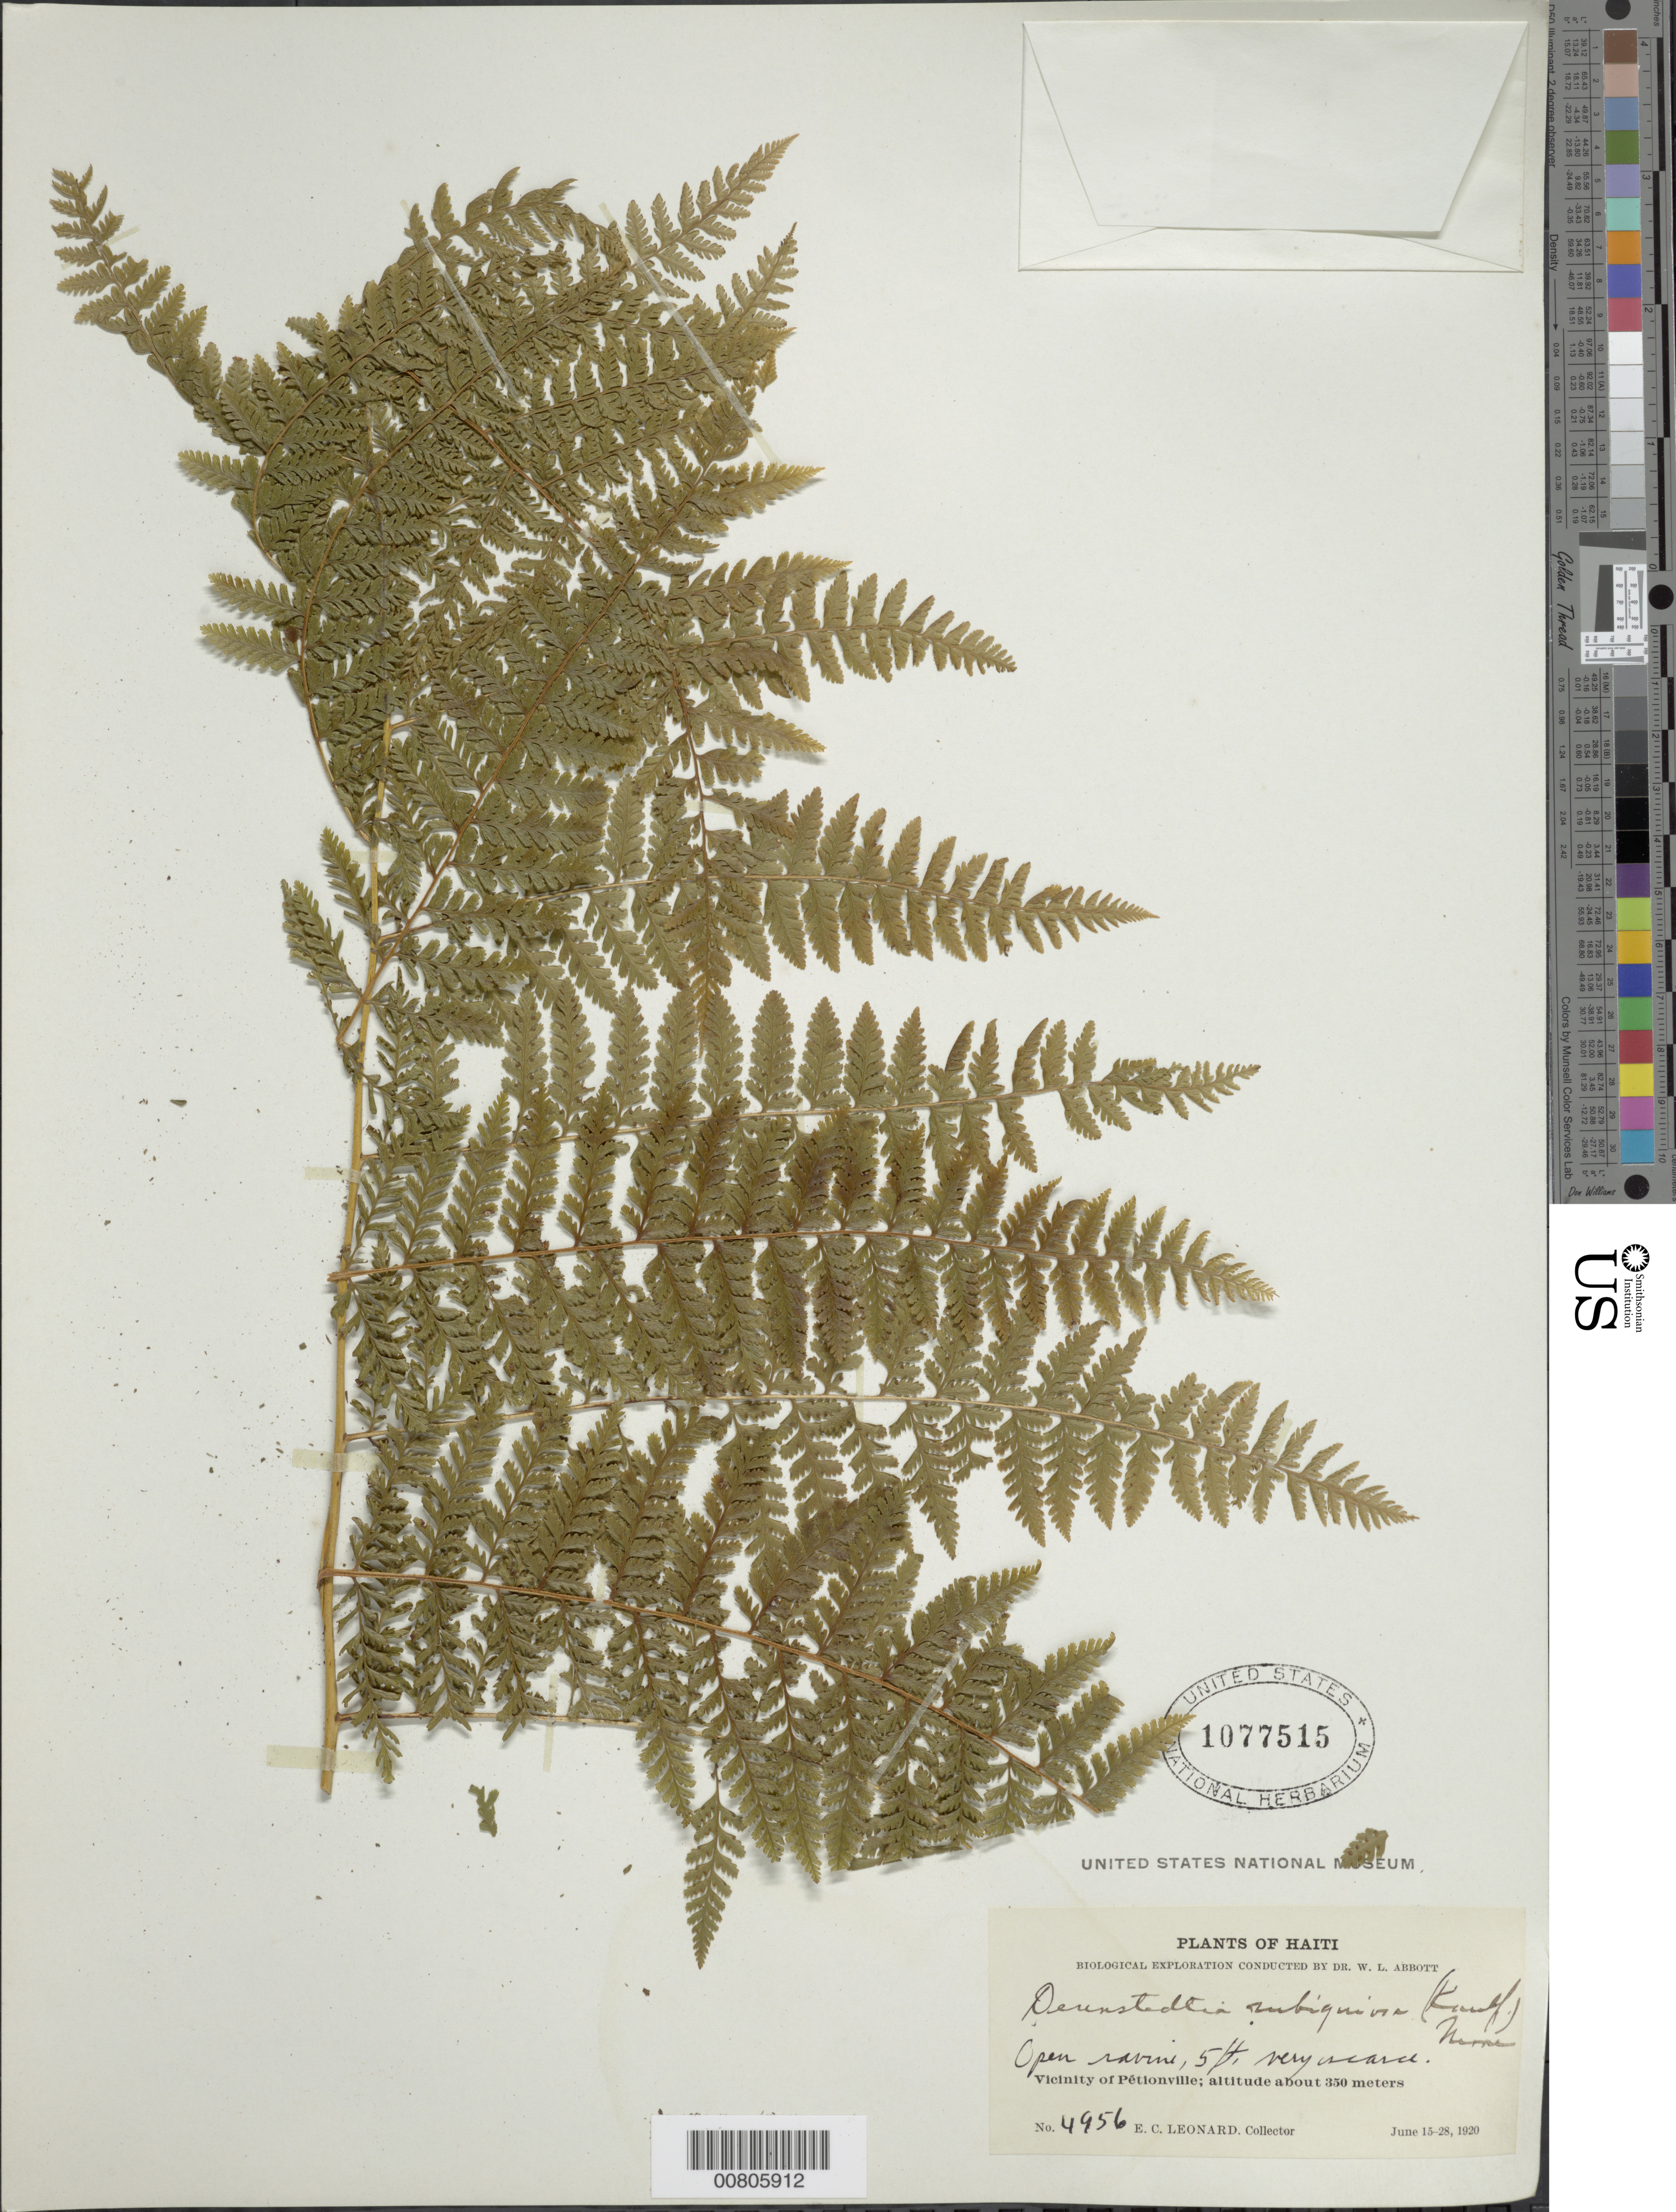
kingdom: Plantae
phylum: Tracheophyta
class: Polypodiopsida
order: Polypodiales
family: Dennstaedtiaceae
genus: Dennstaedtia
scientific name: Dennstaedtia cicutaria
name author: (Sw.) T. Moore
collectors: E. C. Leonard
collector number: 4956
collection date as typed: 15 Jun 1920 to 28 Jun 1920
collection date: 1920-06-15/1920-06-28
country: Haiti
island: Hispaniola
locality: Pétionville vicinity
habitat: Open ravine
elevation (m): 350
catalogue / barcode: US 1077515